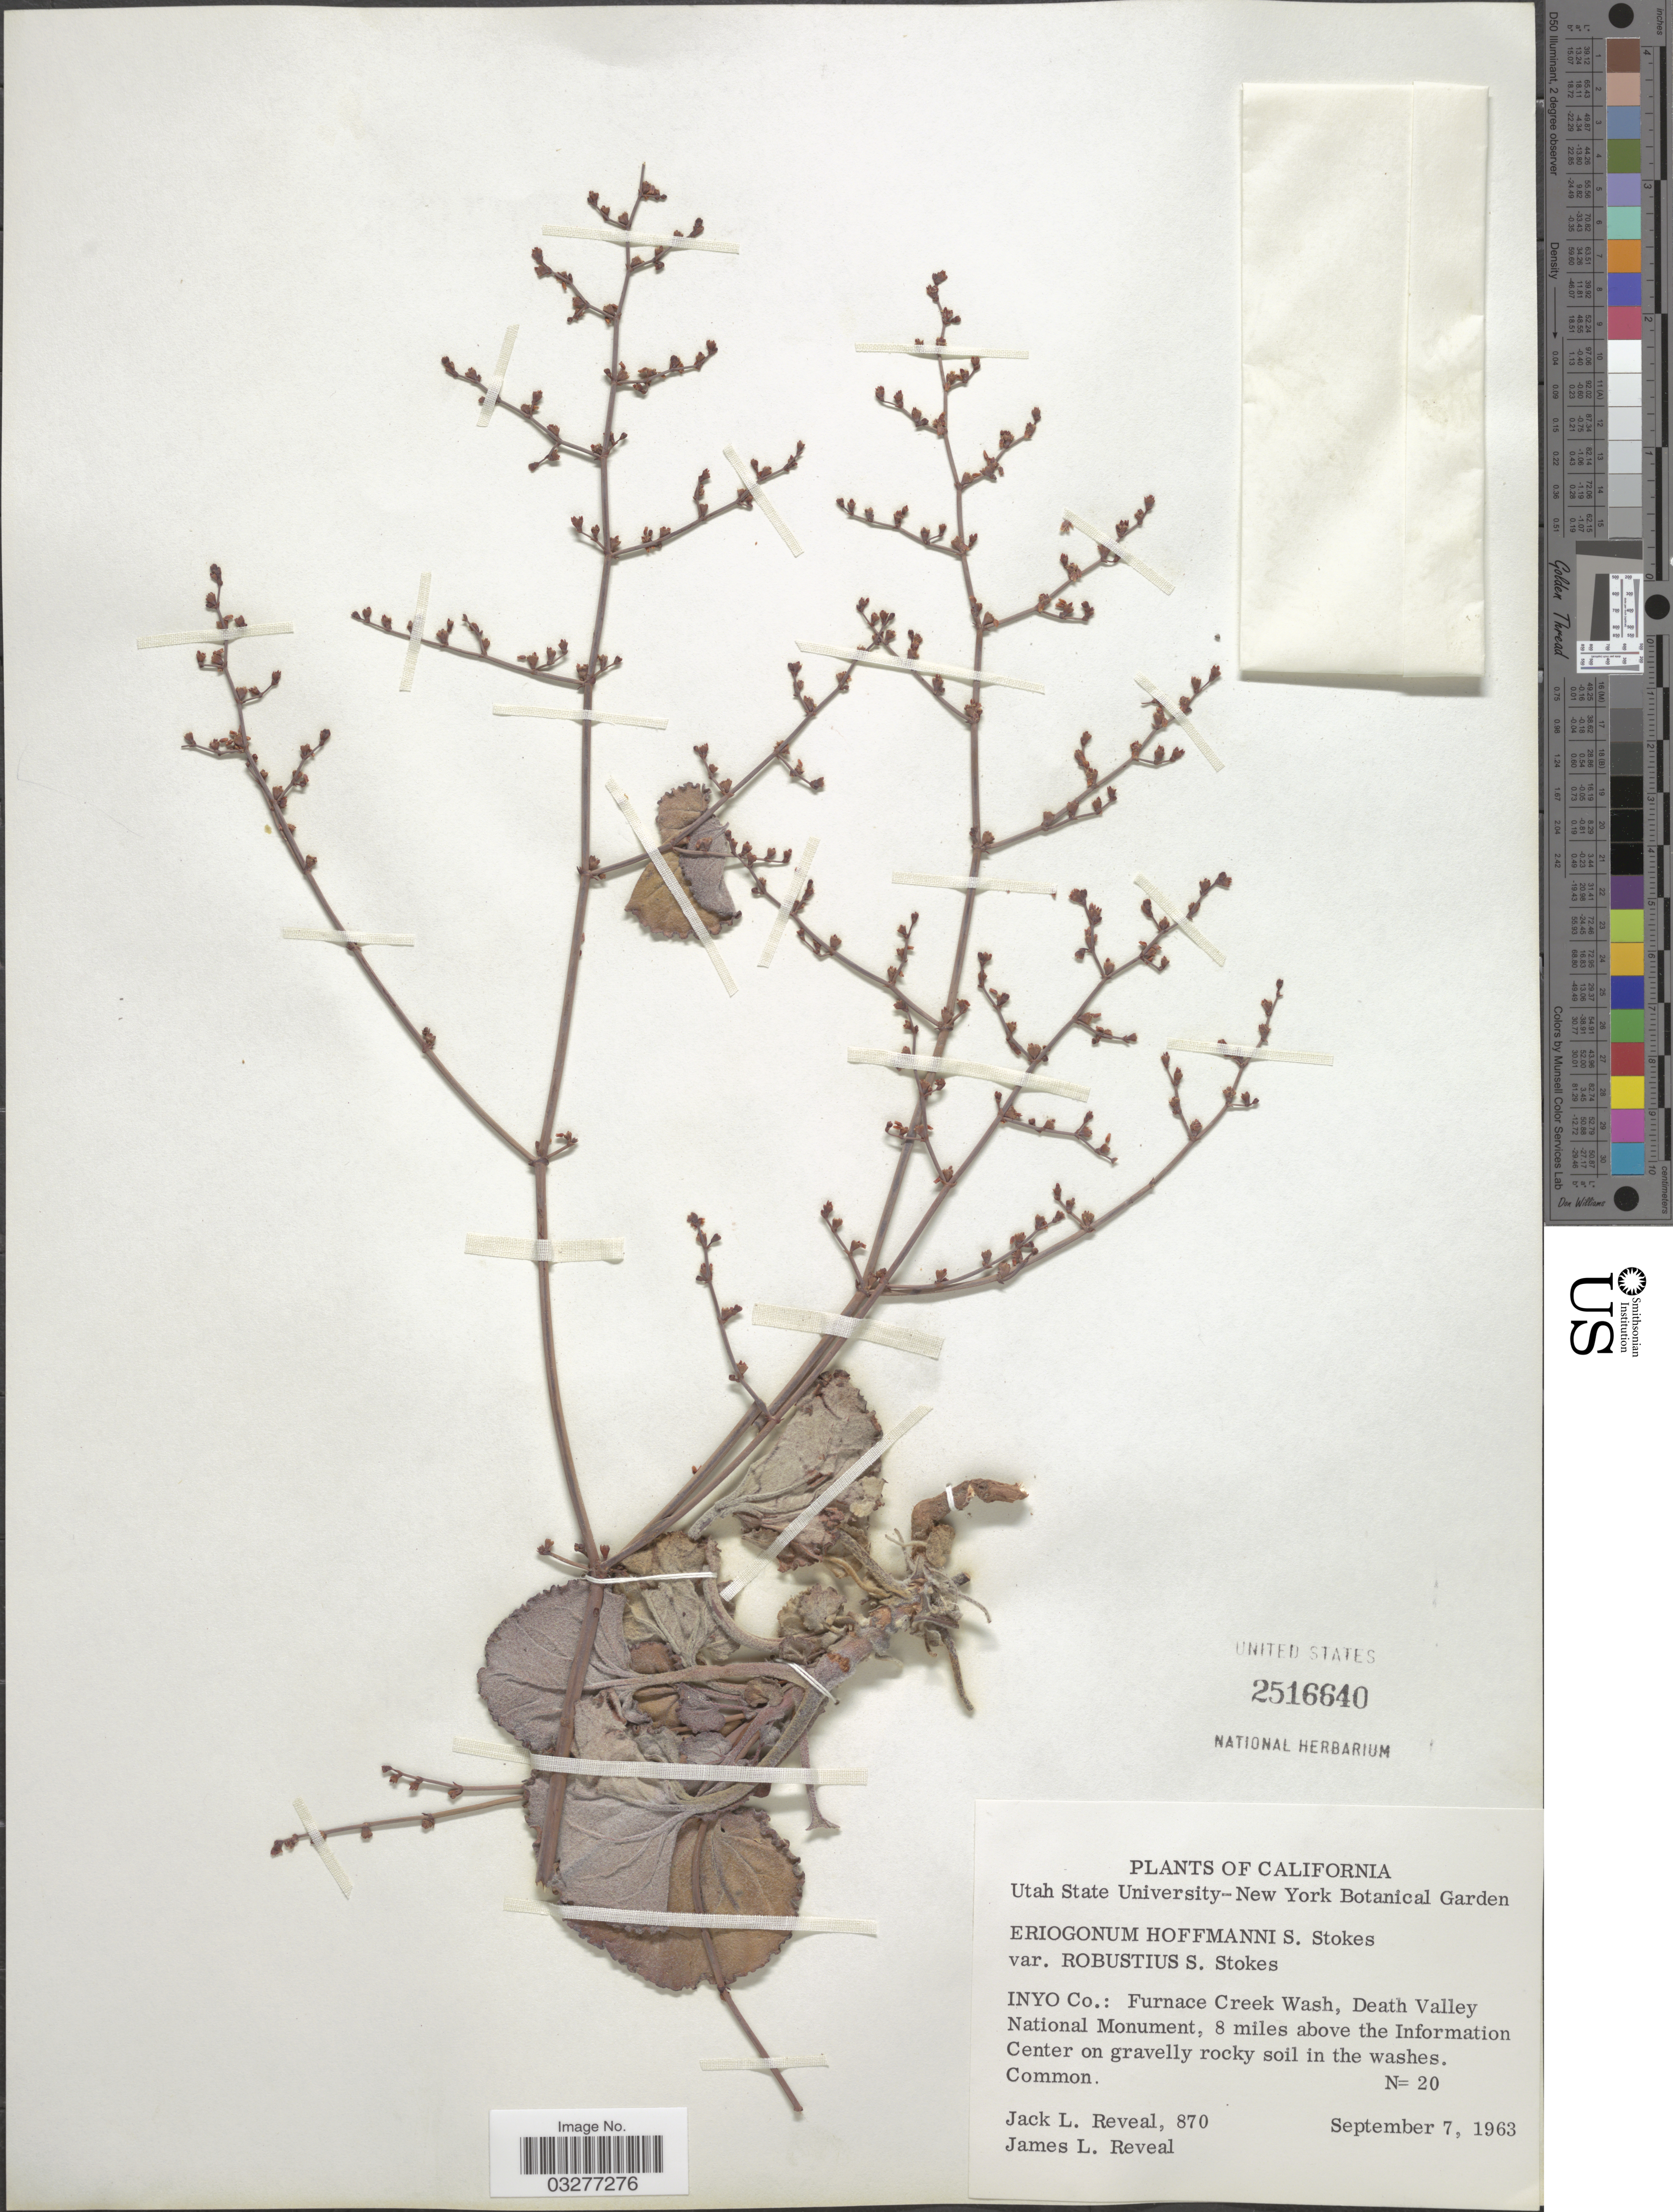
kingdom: Plantae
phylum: Tracheophyta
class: Magnoliopsida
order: Caryophyllales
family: Polygonaceae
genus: Eriogonum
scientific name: Eriogonum hoffmannii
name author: S. Stokes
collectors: J. L. Reveal & J. L. Reveal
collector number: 870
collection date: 1963-09-07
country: United States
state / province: California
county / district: Inyo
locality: Inyo Co.: Furnace Creek Wash, Death Valley National Monument, 8 miles above the Information Center.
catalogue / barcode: US 2516640